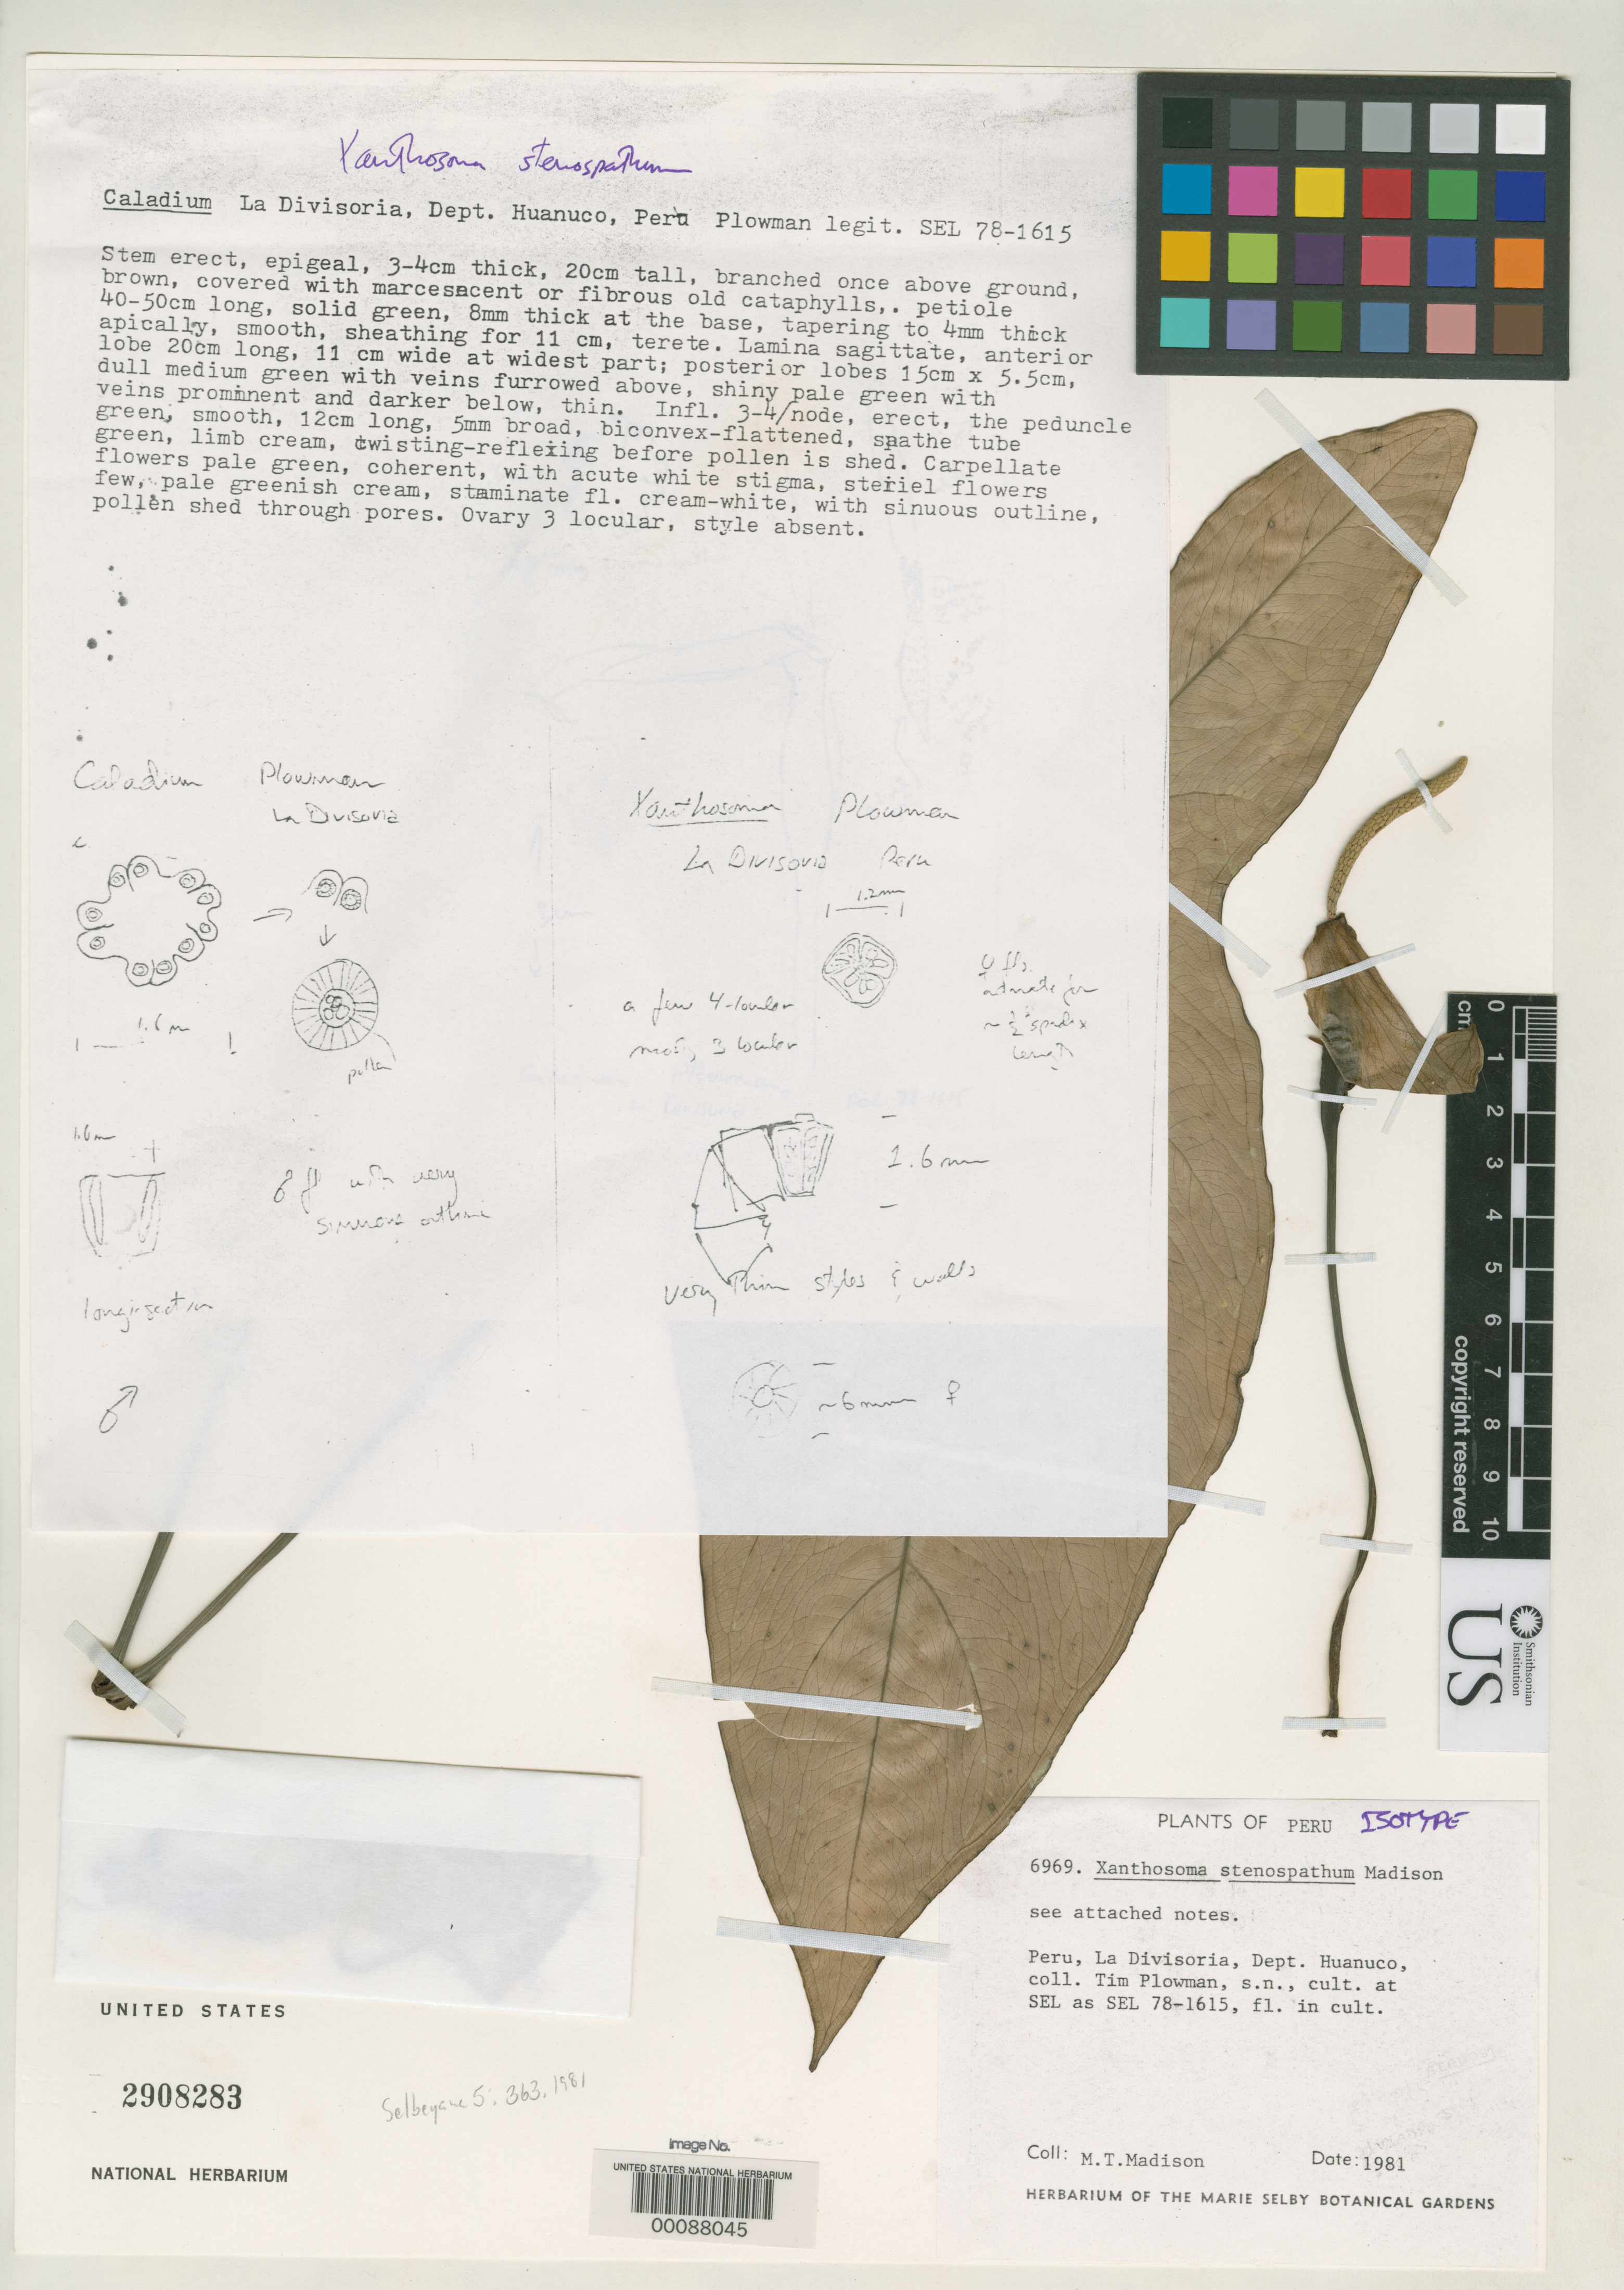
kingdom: Plantae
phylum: Tracheophyta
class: Liliopsida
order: Alismatales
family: Araceae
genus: Xanthosoma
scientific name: Xanthosoma stenospathum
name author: Madison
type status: Isotype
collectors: M. T. Madison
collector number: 6969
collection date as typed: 1981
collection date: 1981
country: Peru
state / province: Huánuco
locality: La Divisoria [?]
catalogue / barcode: US 2908283